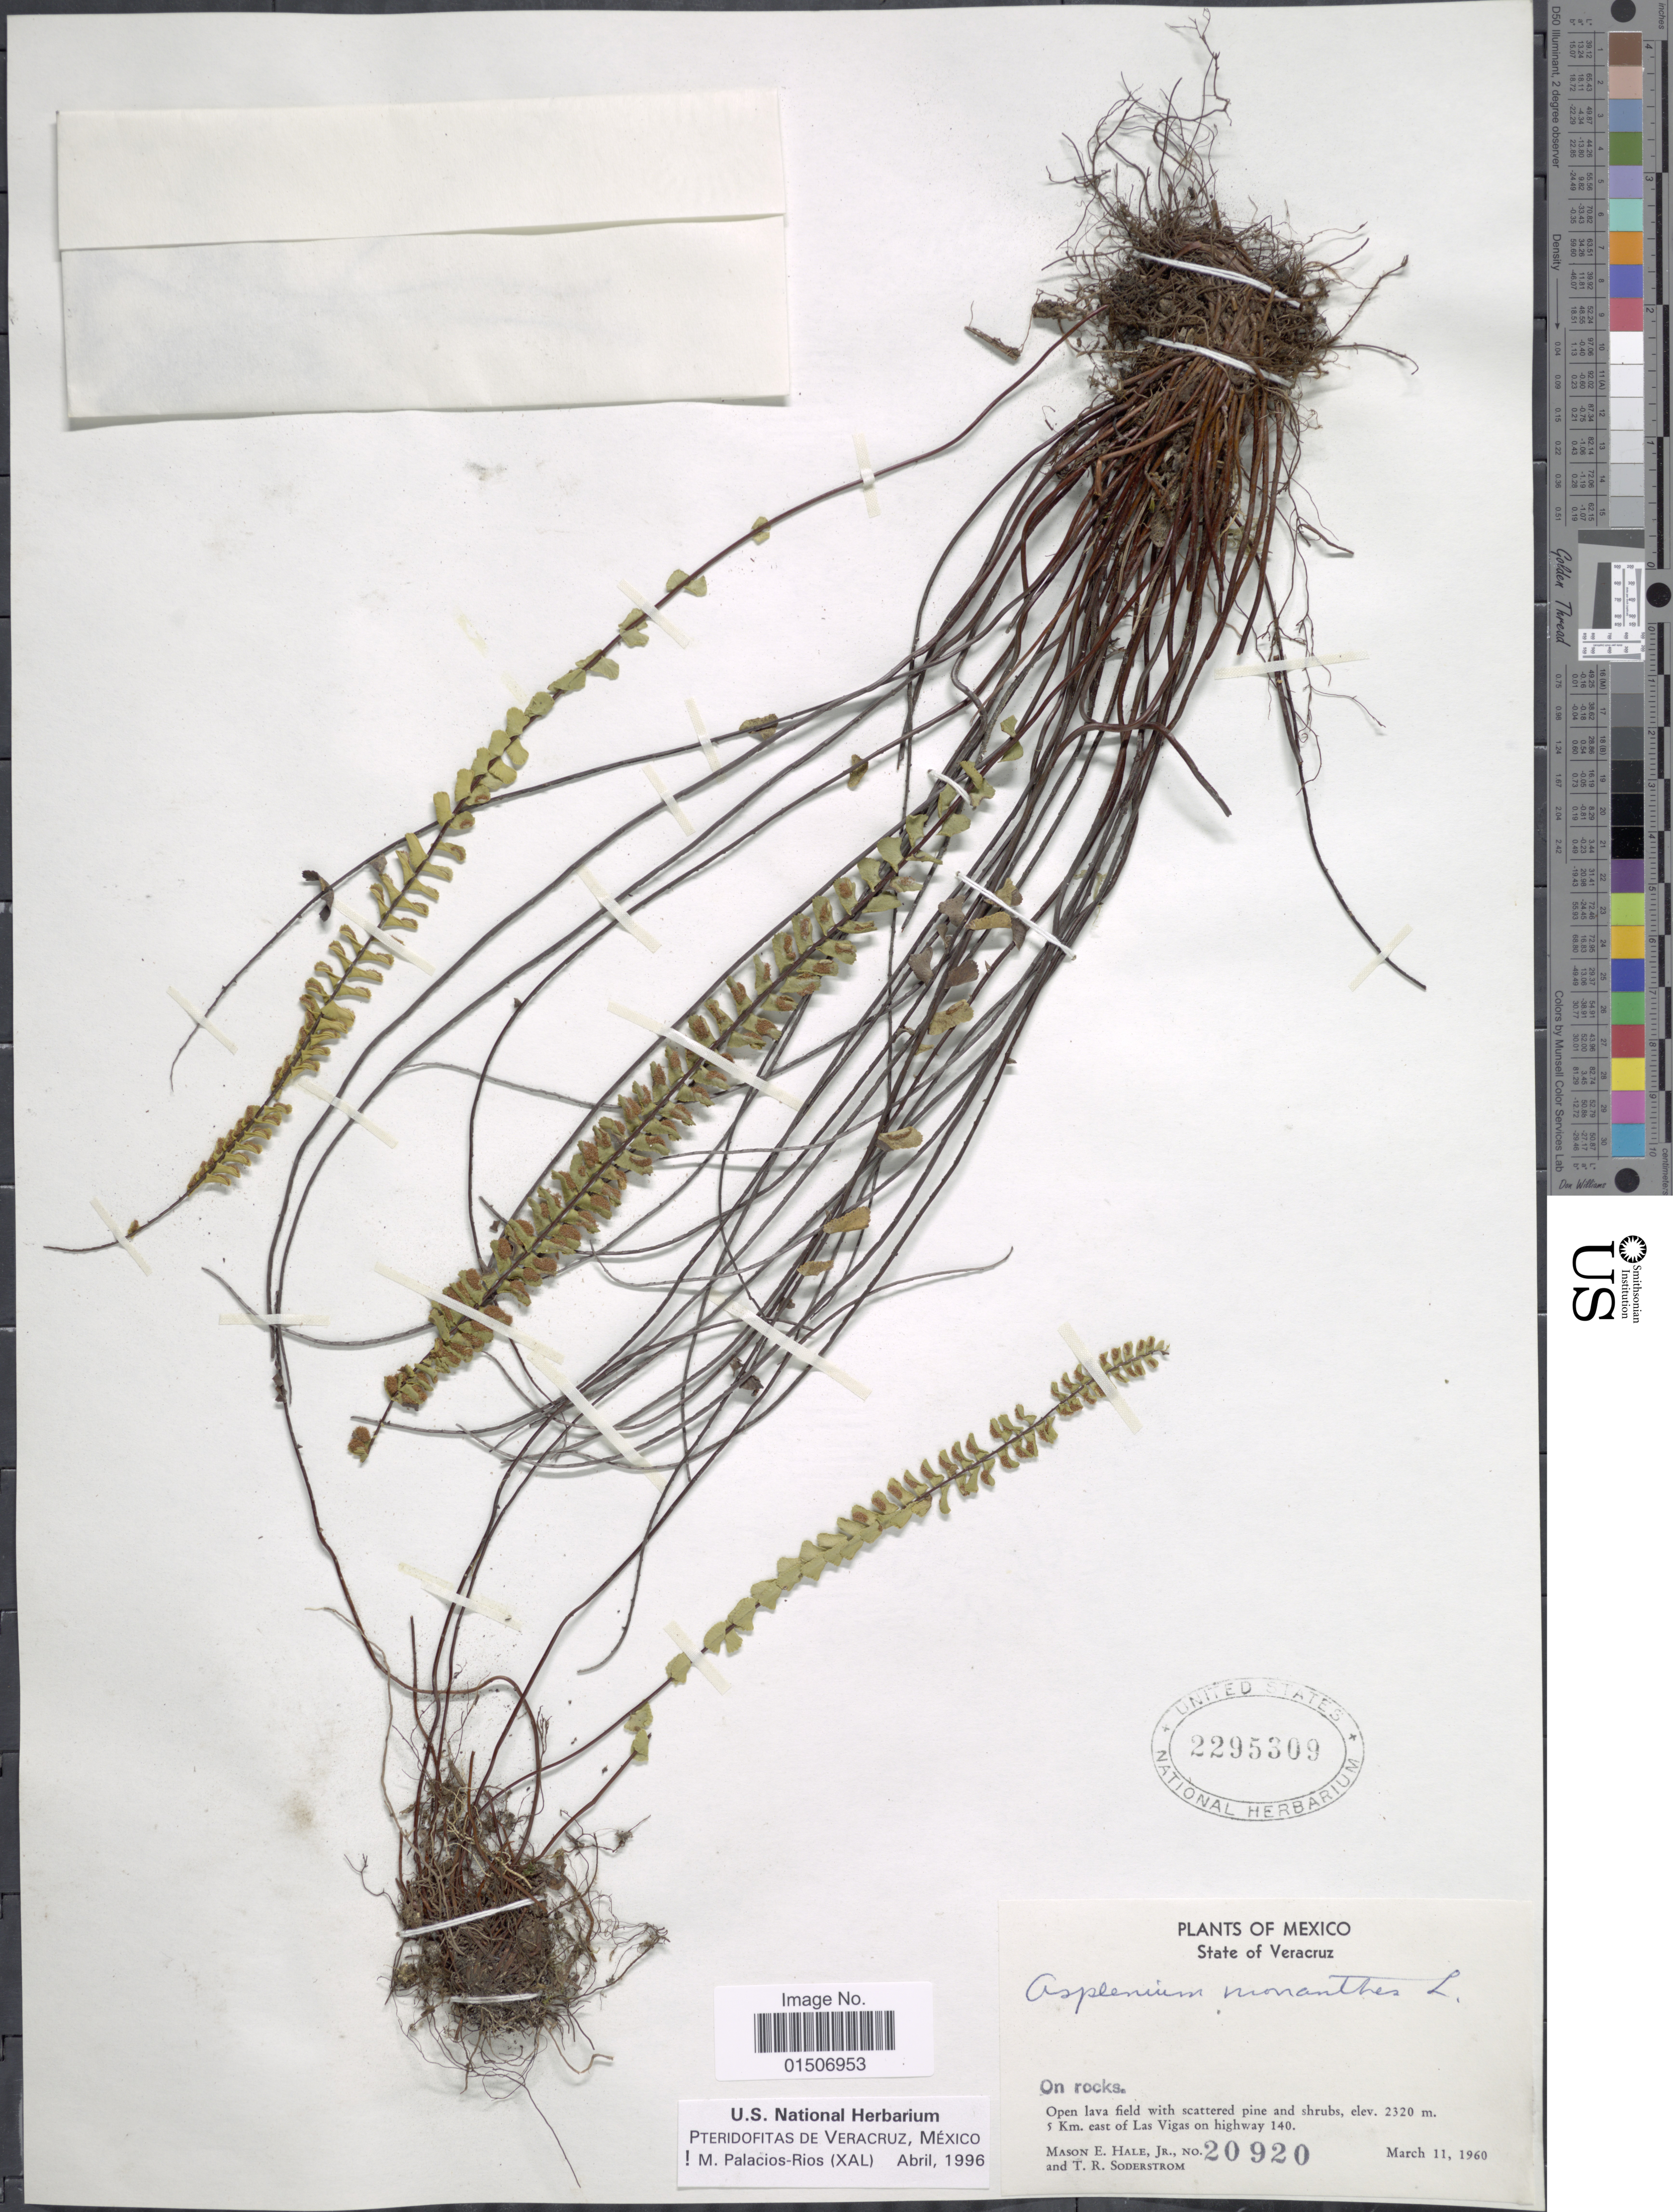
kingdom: Plantae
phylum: Tracheophyta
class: Polypodiopsida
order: Polypodiales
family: Aspleniaceae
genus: Asplenium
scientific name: Asplenium monanthes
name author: L.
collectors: M. Hale & T. R. Soderstrom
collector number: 20920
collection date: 1960-03-11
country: Mexico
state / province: Veracruz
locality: State of Veracruz, On rocks, Open lava field with scattered pine and shrubs, 5 Km. east of las Vigas on highway 140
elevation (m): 2320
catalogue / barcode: US 2295309